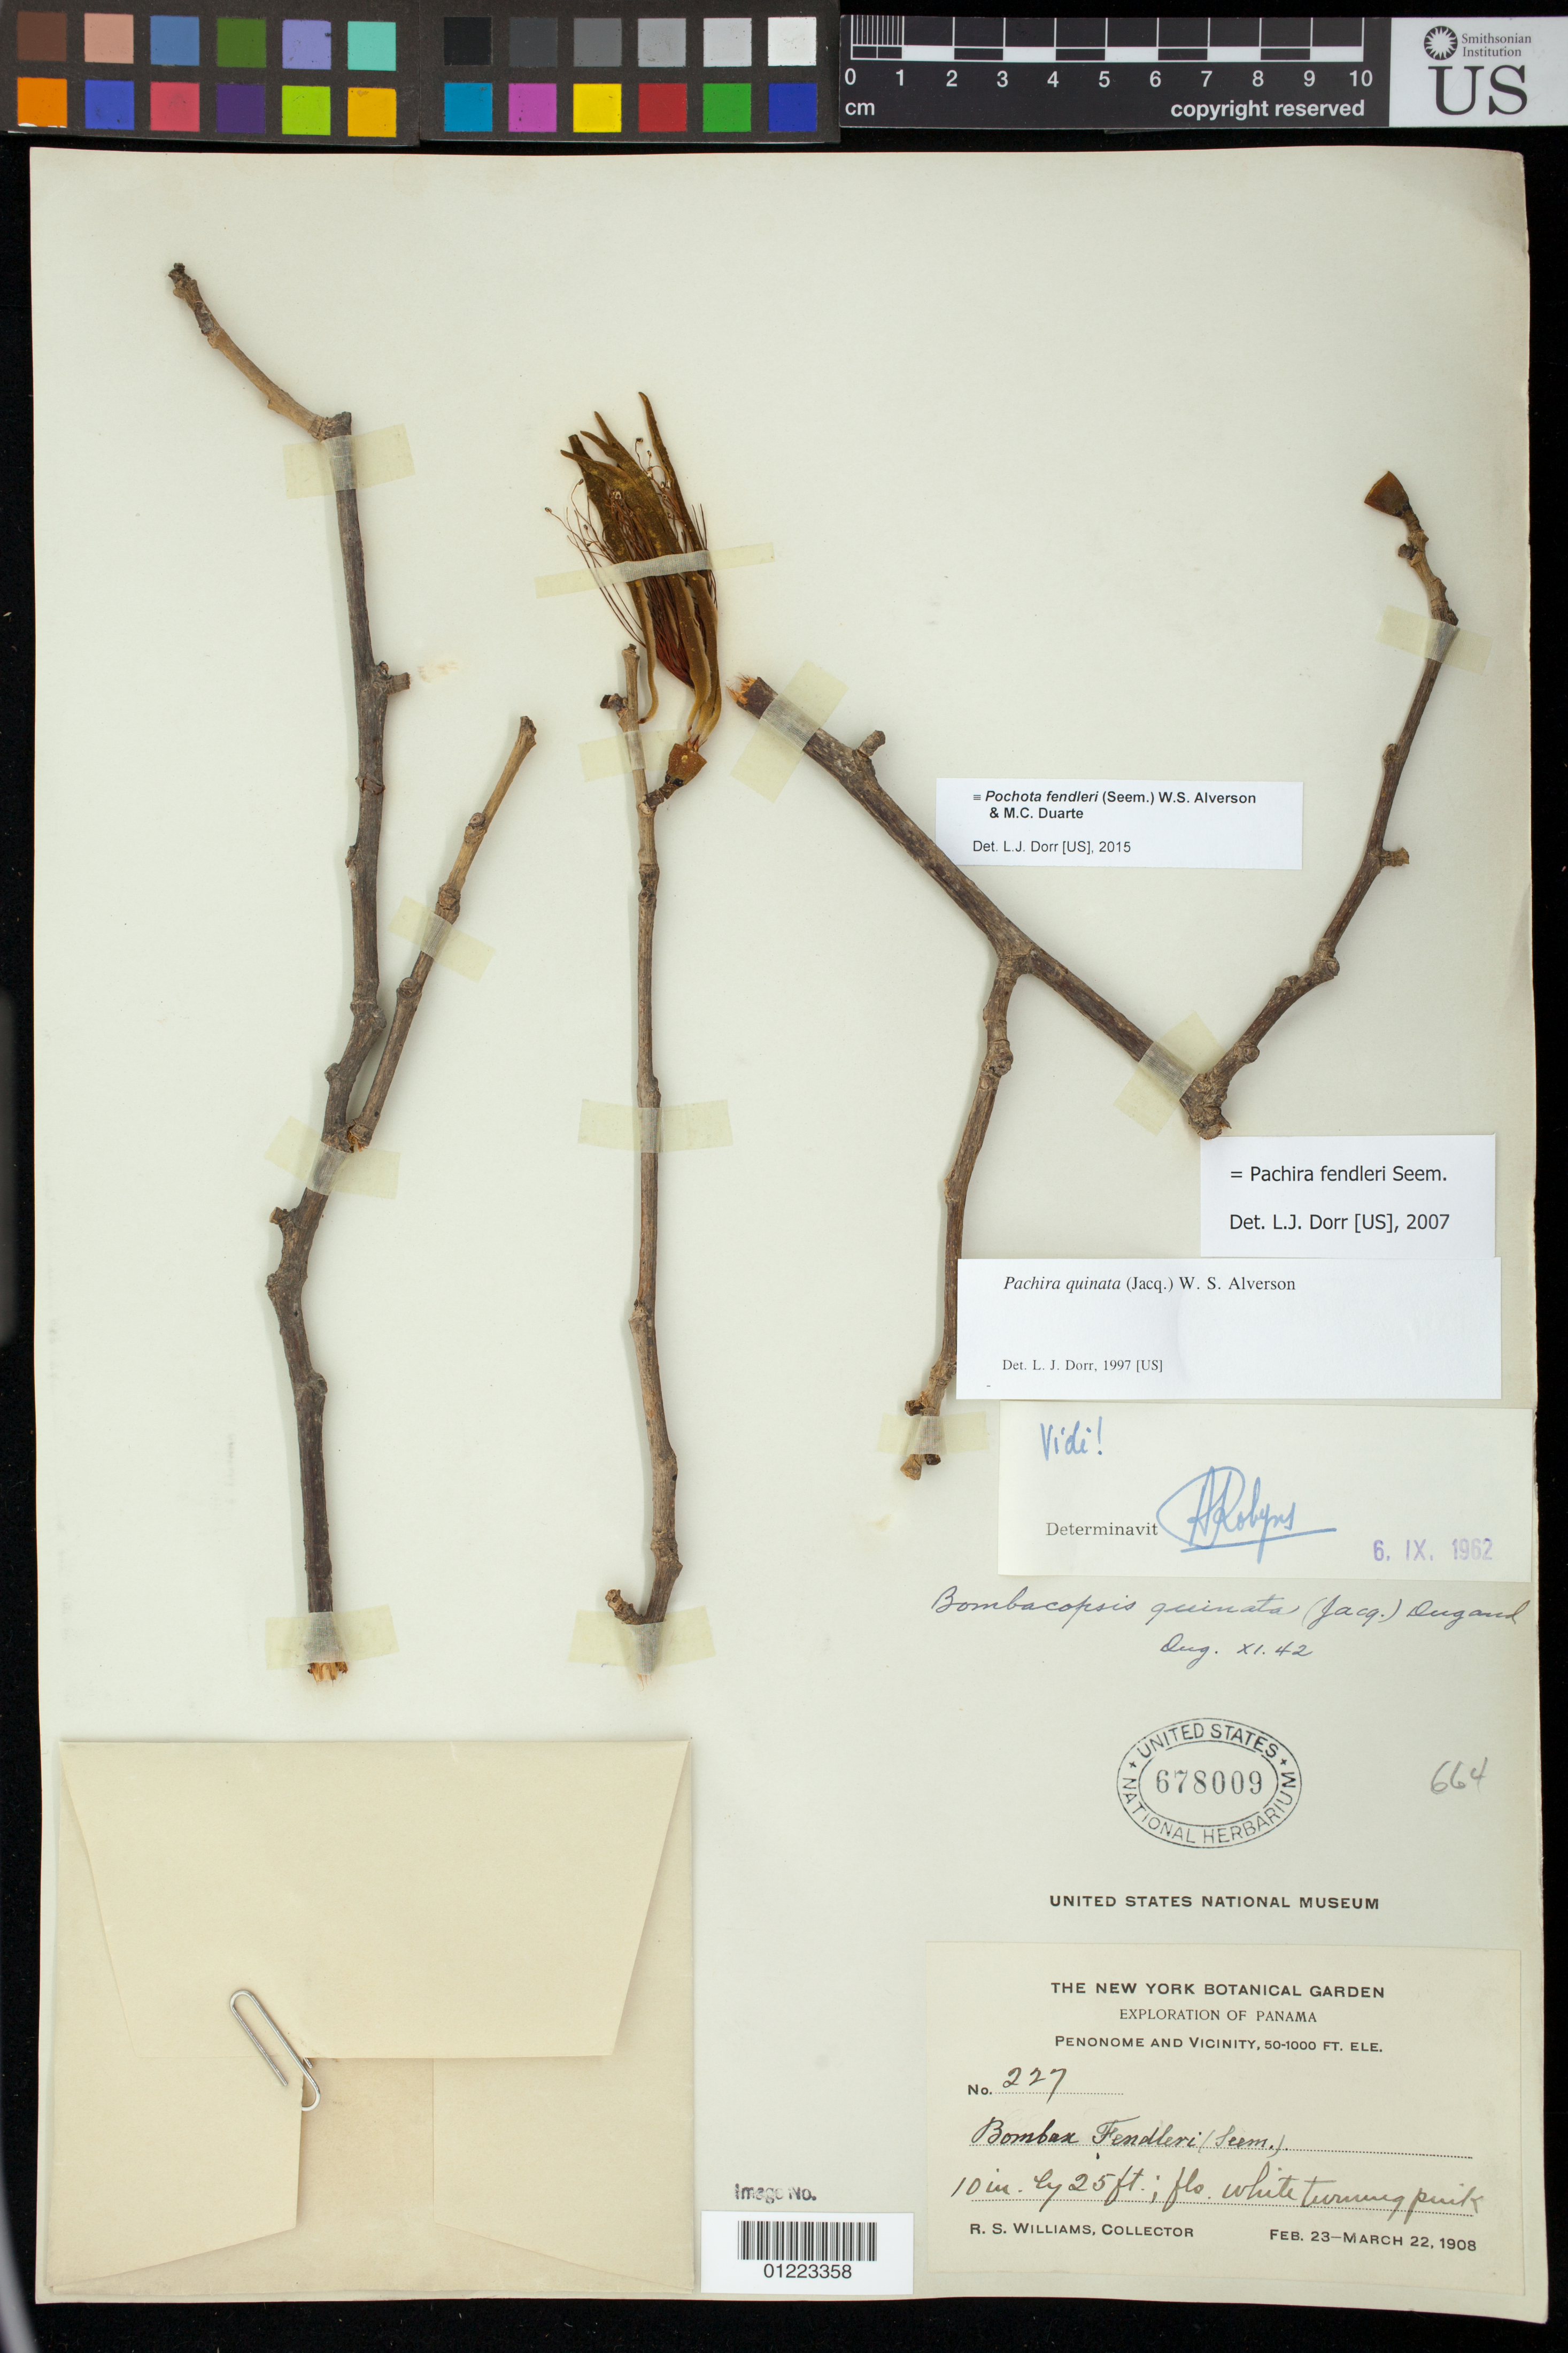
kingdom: Plantae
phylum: Tracheophyta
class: Magnoliopsida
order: Malvales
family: Malvaceae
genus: Pochota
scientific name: Pochota fendleri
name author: (Seem.) W.S. Alverson & M.C. Duarte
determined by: Dorr, L. J., (BOT), Smithsonian Institution - National Museum of Natural History (UNITED STATES)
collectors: R. S. Williams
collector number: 227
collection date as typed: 1908-02-23 to 1908-03-22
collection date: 1908-02-23/1908-03-22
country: Panama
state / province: Coclé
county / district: Penonomé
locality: Penonome and vicinity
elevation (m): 15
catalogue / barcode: US 678009